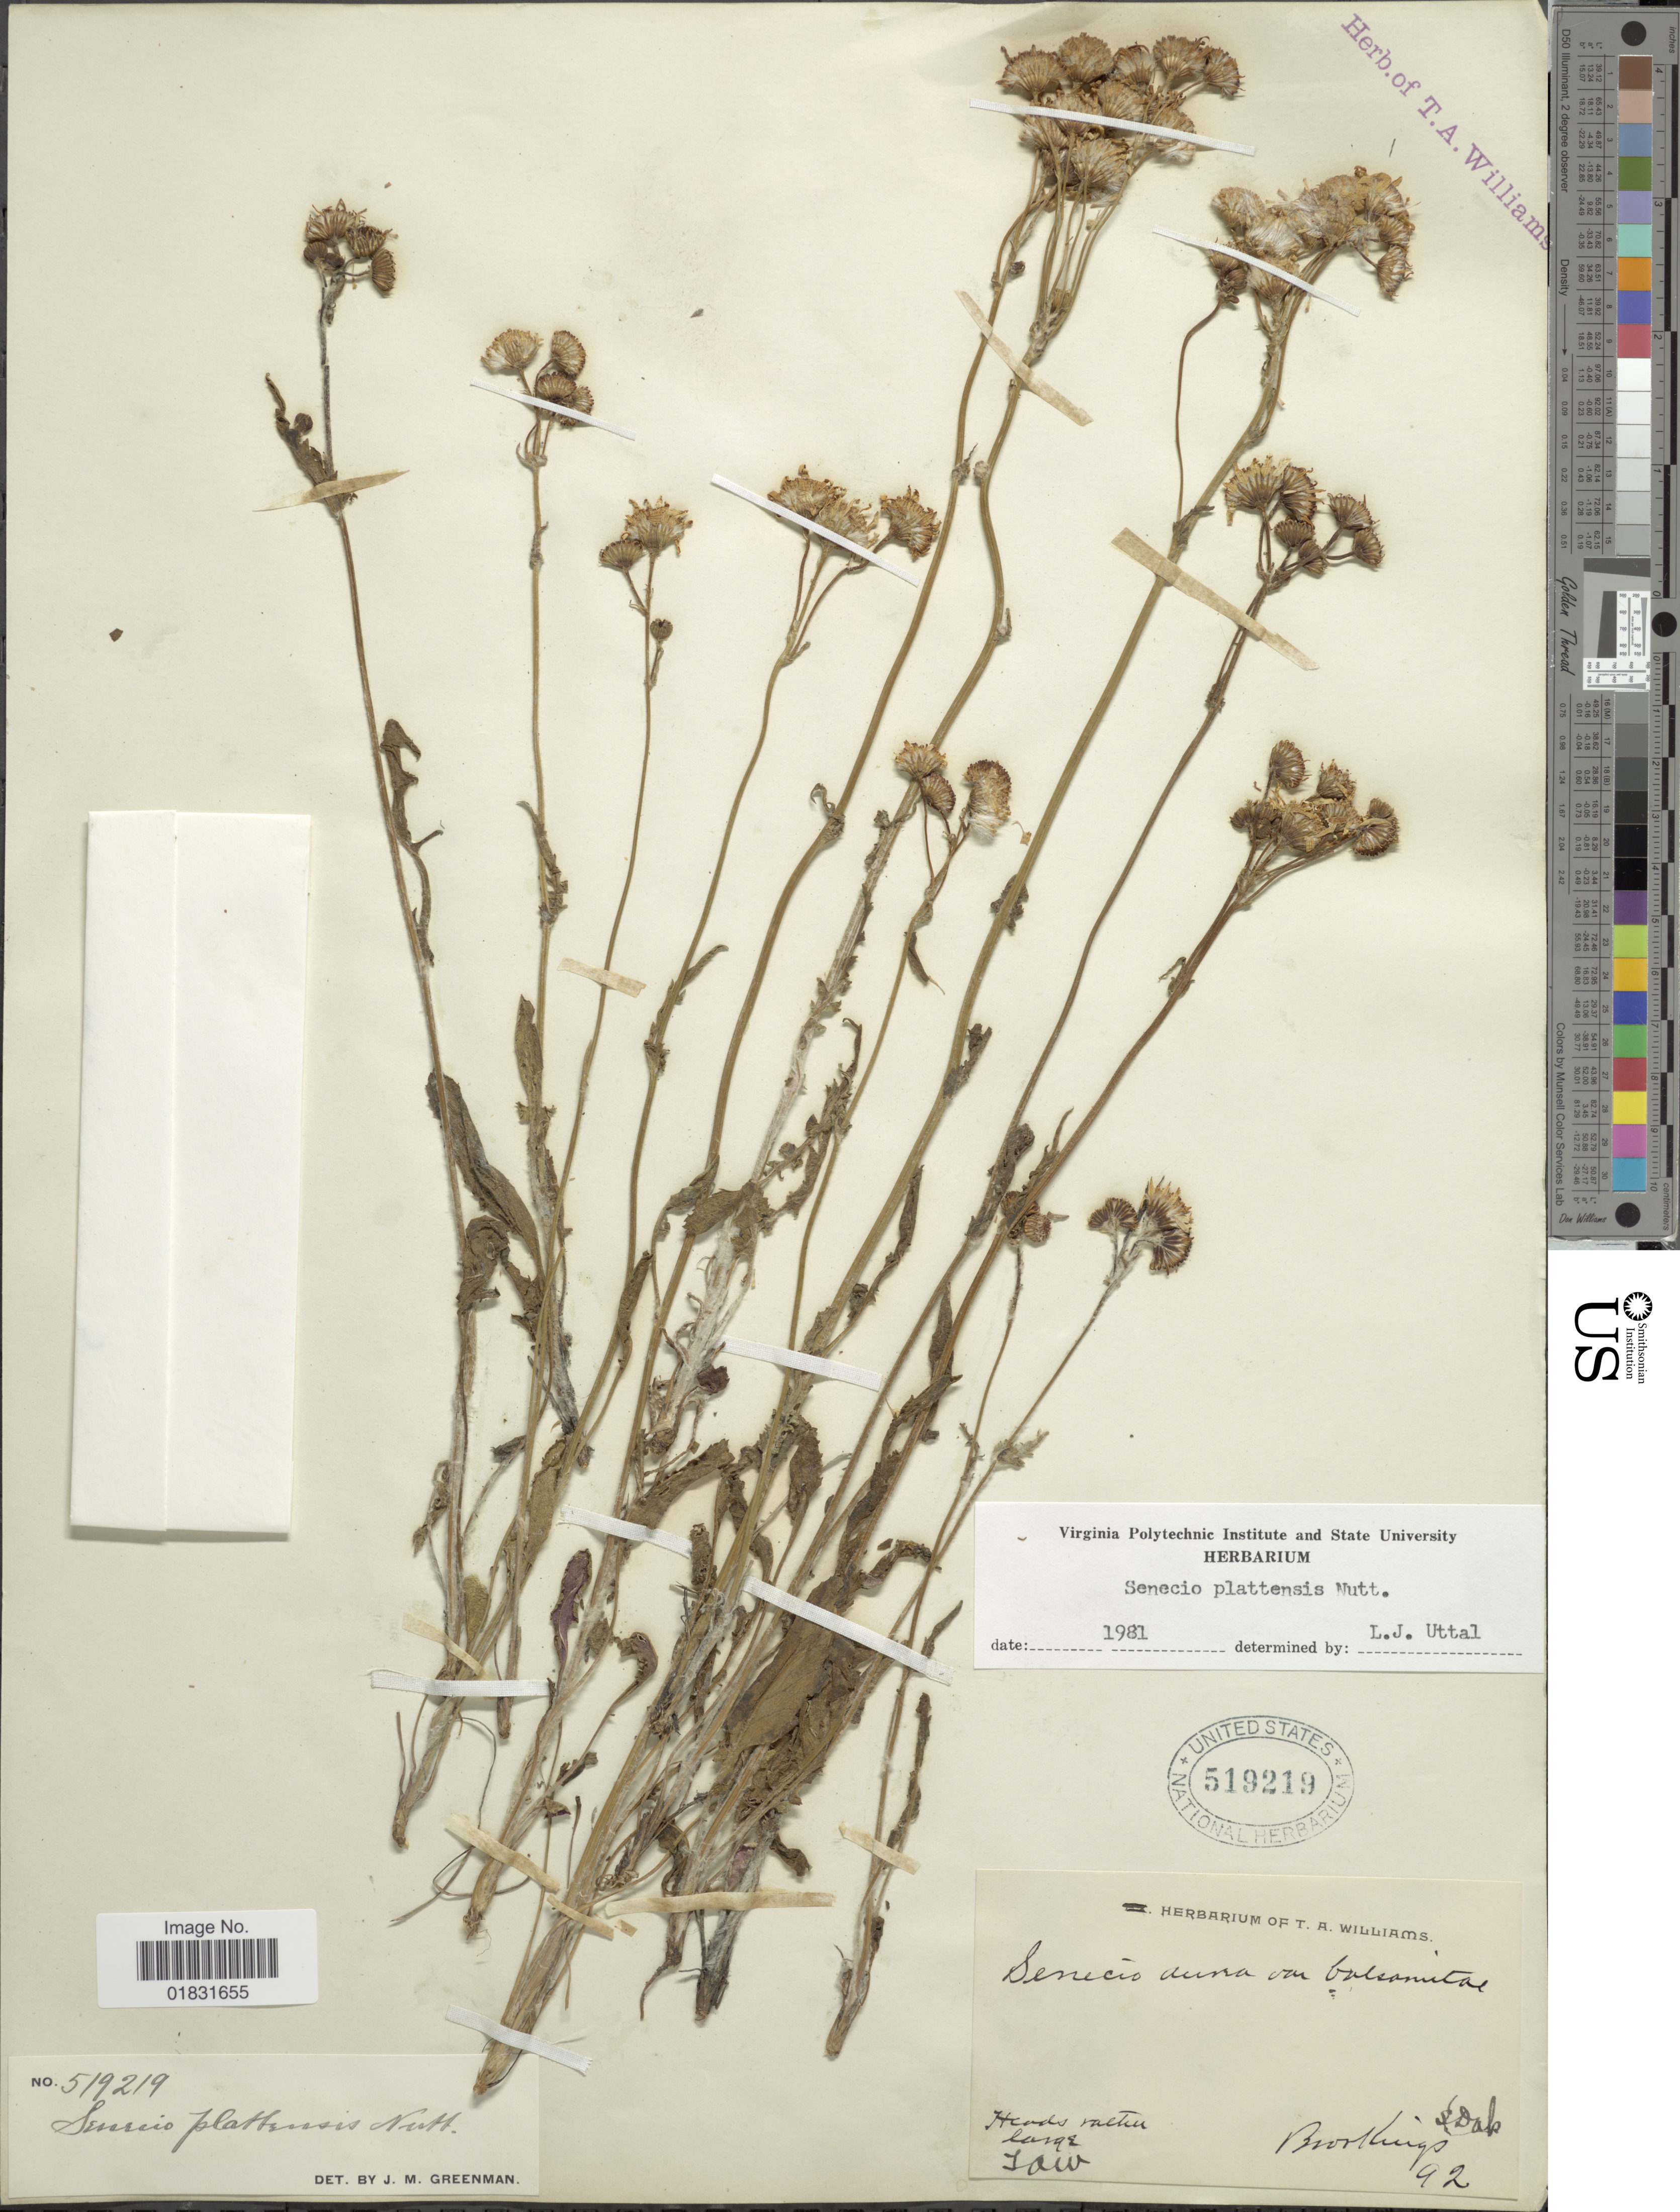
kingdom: Plantae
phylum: Tracheophyta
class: Magnoliopsida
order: Asterales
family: Asteraceae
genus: Packera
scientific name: Packera plattensis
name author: W.A. Weber & Á. Löve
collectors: T. A. Williams (herbarium)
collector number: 92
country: United States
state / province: South Dakota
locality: Brookings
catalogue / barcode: US 519219